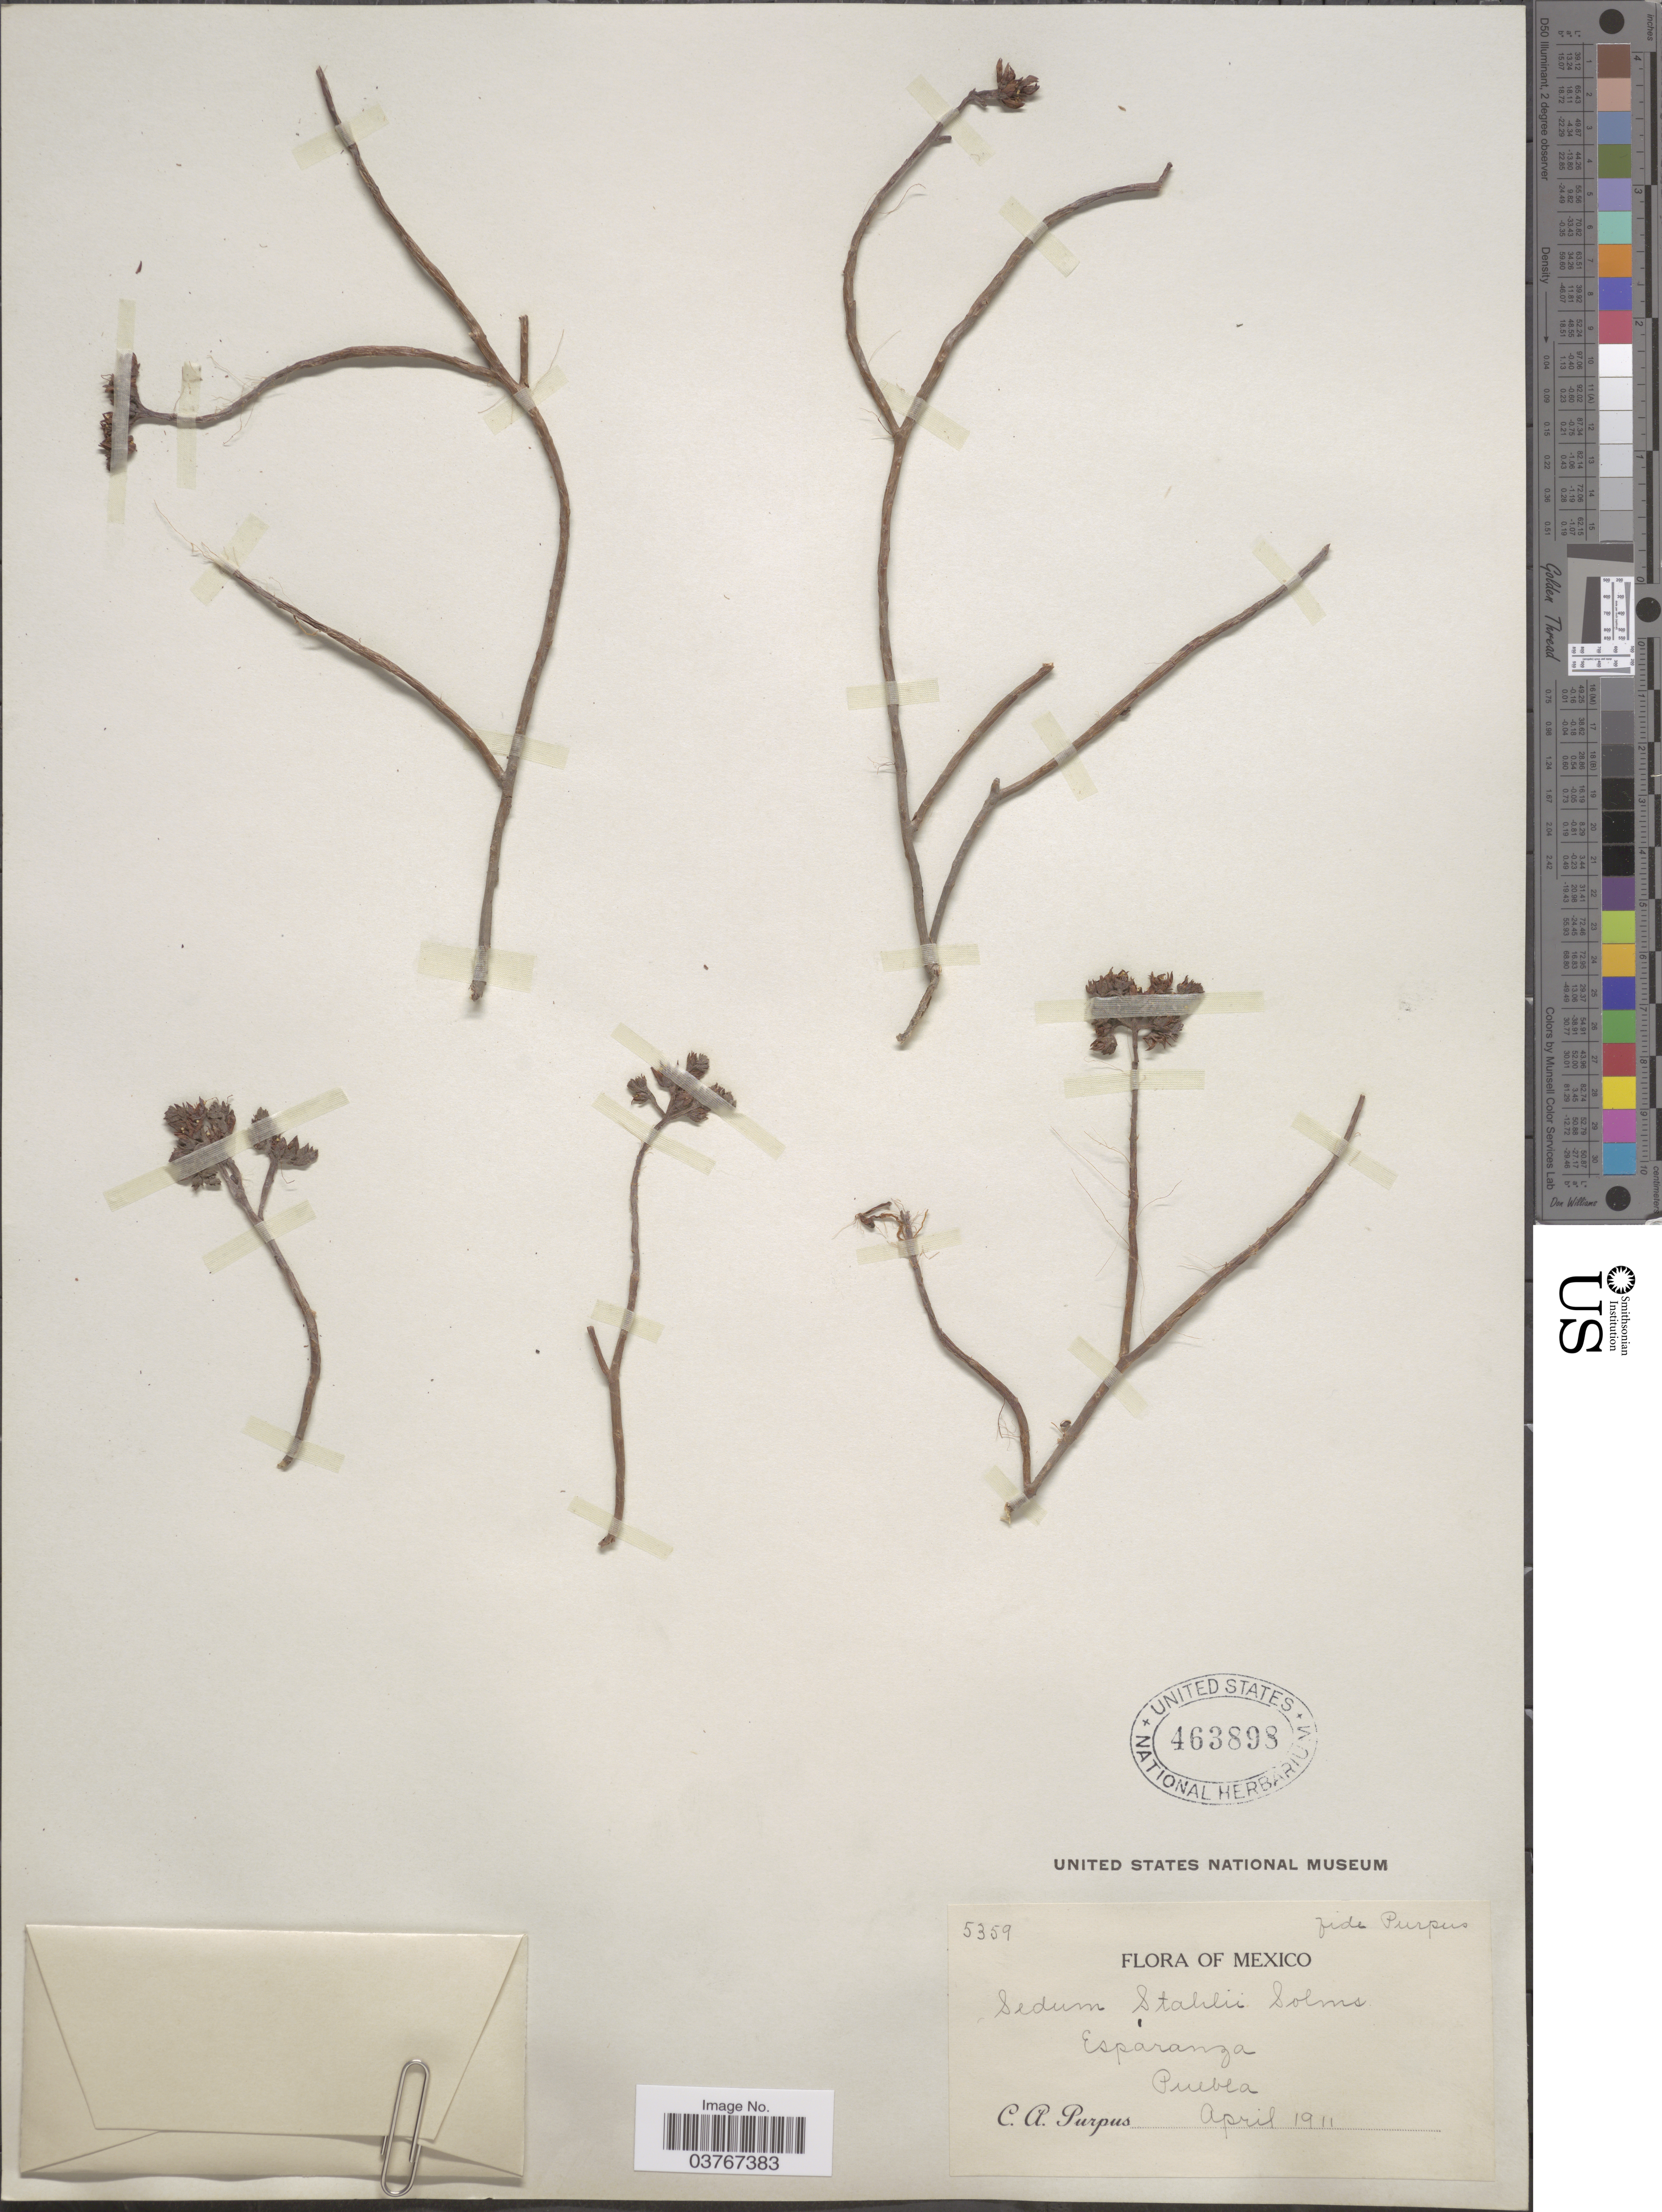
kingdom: Plantae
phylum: Tracheophyta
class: Magnoliopsida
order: Saxifragales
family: Crassulaceae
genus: Sedum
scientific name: Sedum stahlii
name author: Solms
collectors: C. A. Purpus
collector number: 5359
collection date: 1911-04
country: Mexico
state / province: Puebla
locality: Esparanza.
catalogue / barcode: US 463898